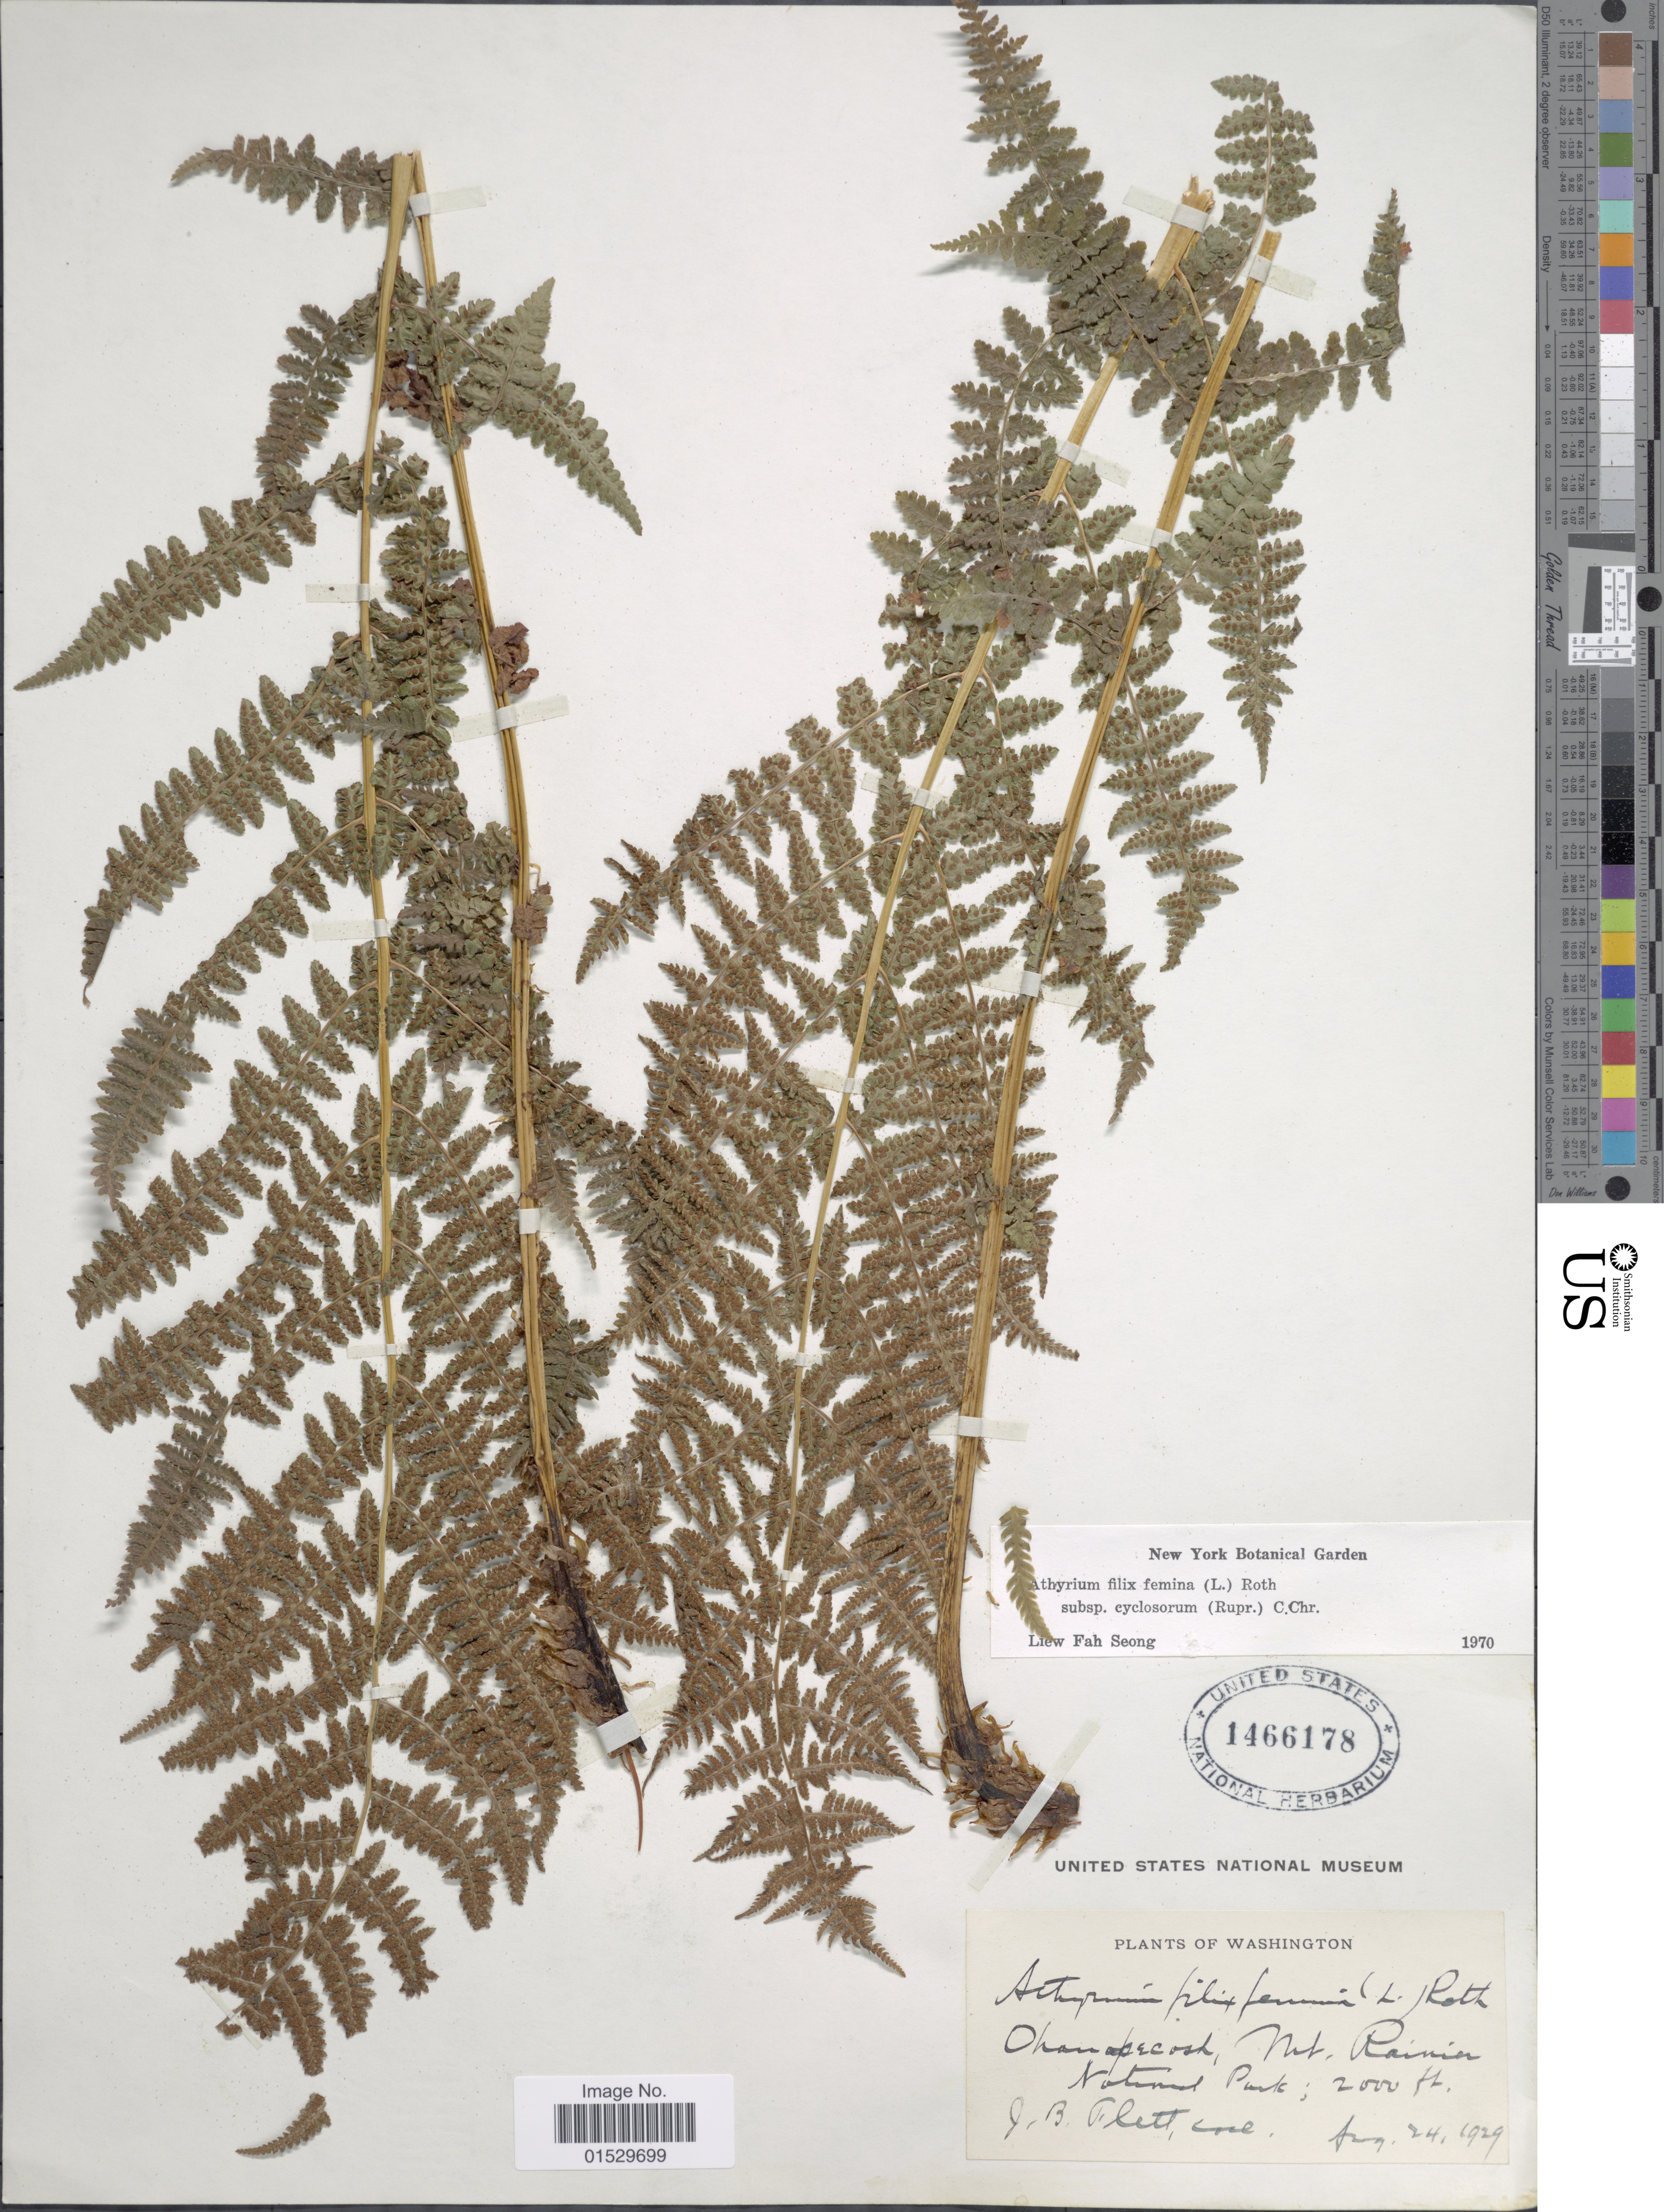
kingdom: Plantae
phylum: Tracheophyta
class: Polypodiopsida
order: Polypodiales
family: Athyriaceae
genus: Athyrium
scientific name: Athyrium filix-femina subsp. cyclosorum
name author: (Rupr.) C. Chr.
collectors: J. Flett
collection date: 1929-08-24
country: United States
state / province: Washington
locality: Ohanapecosh, Mt. Rainier National Park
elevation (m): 610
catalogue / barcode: US 1466178